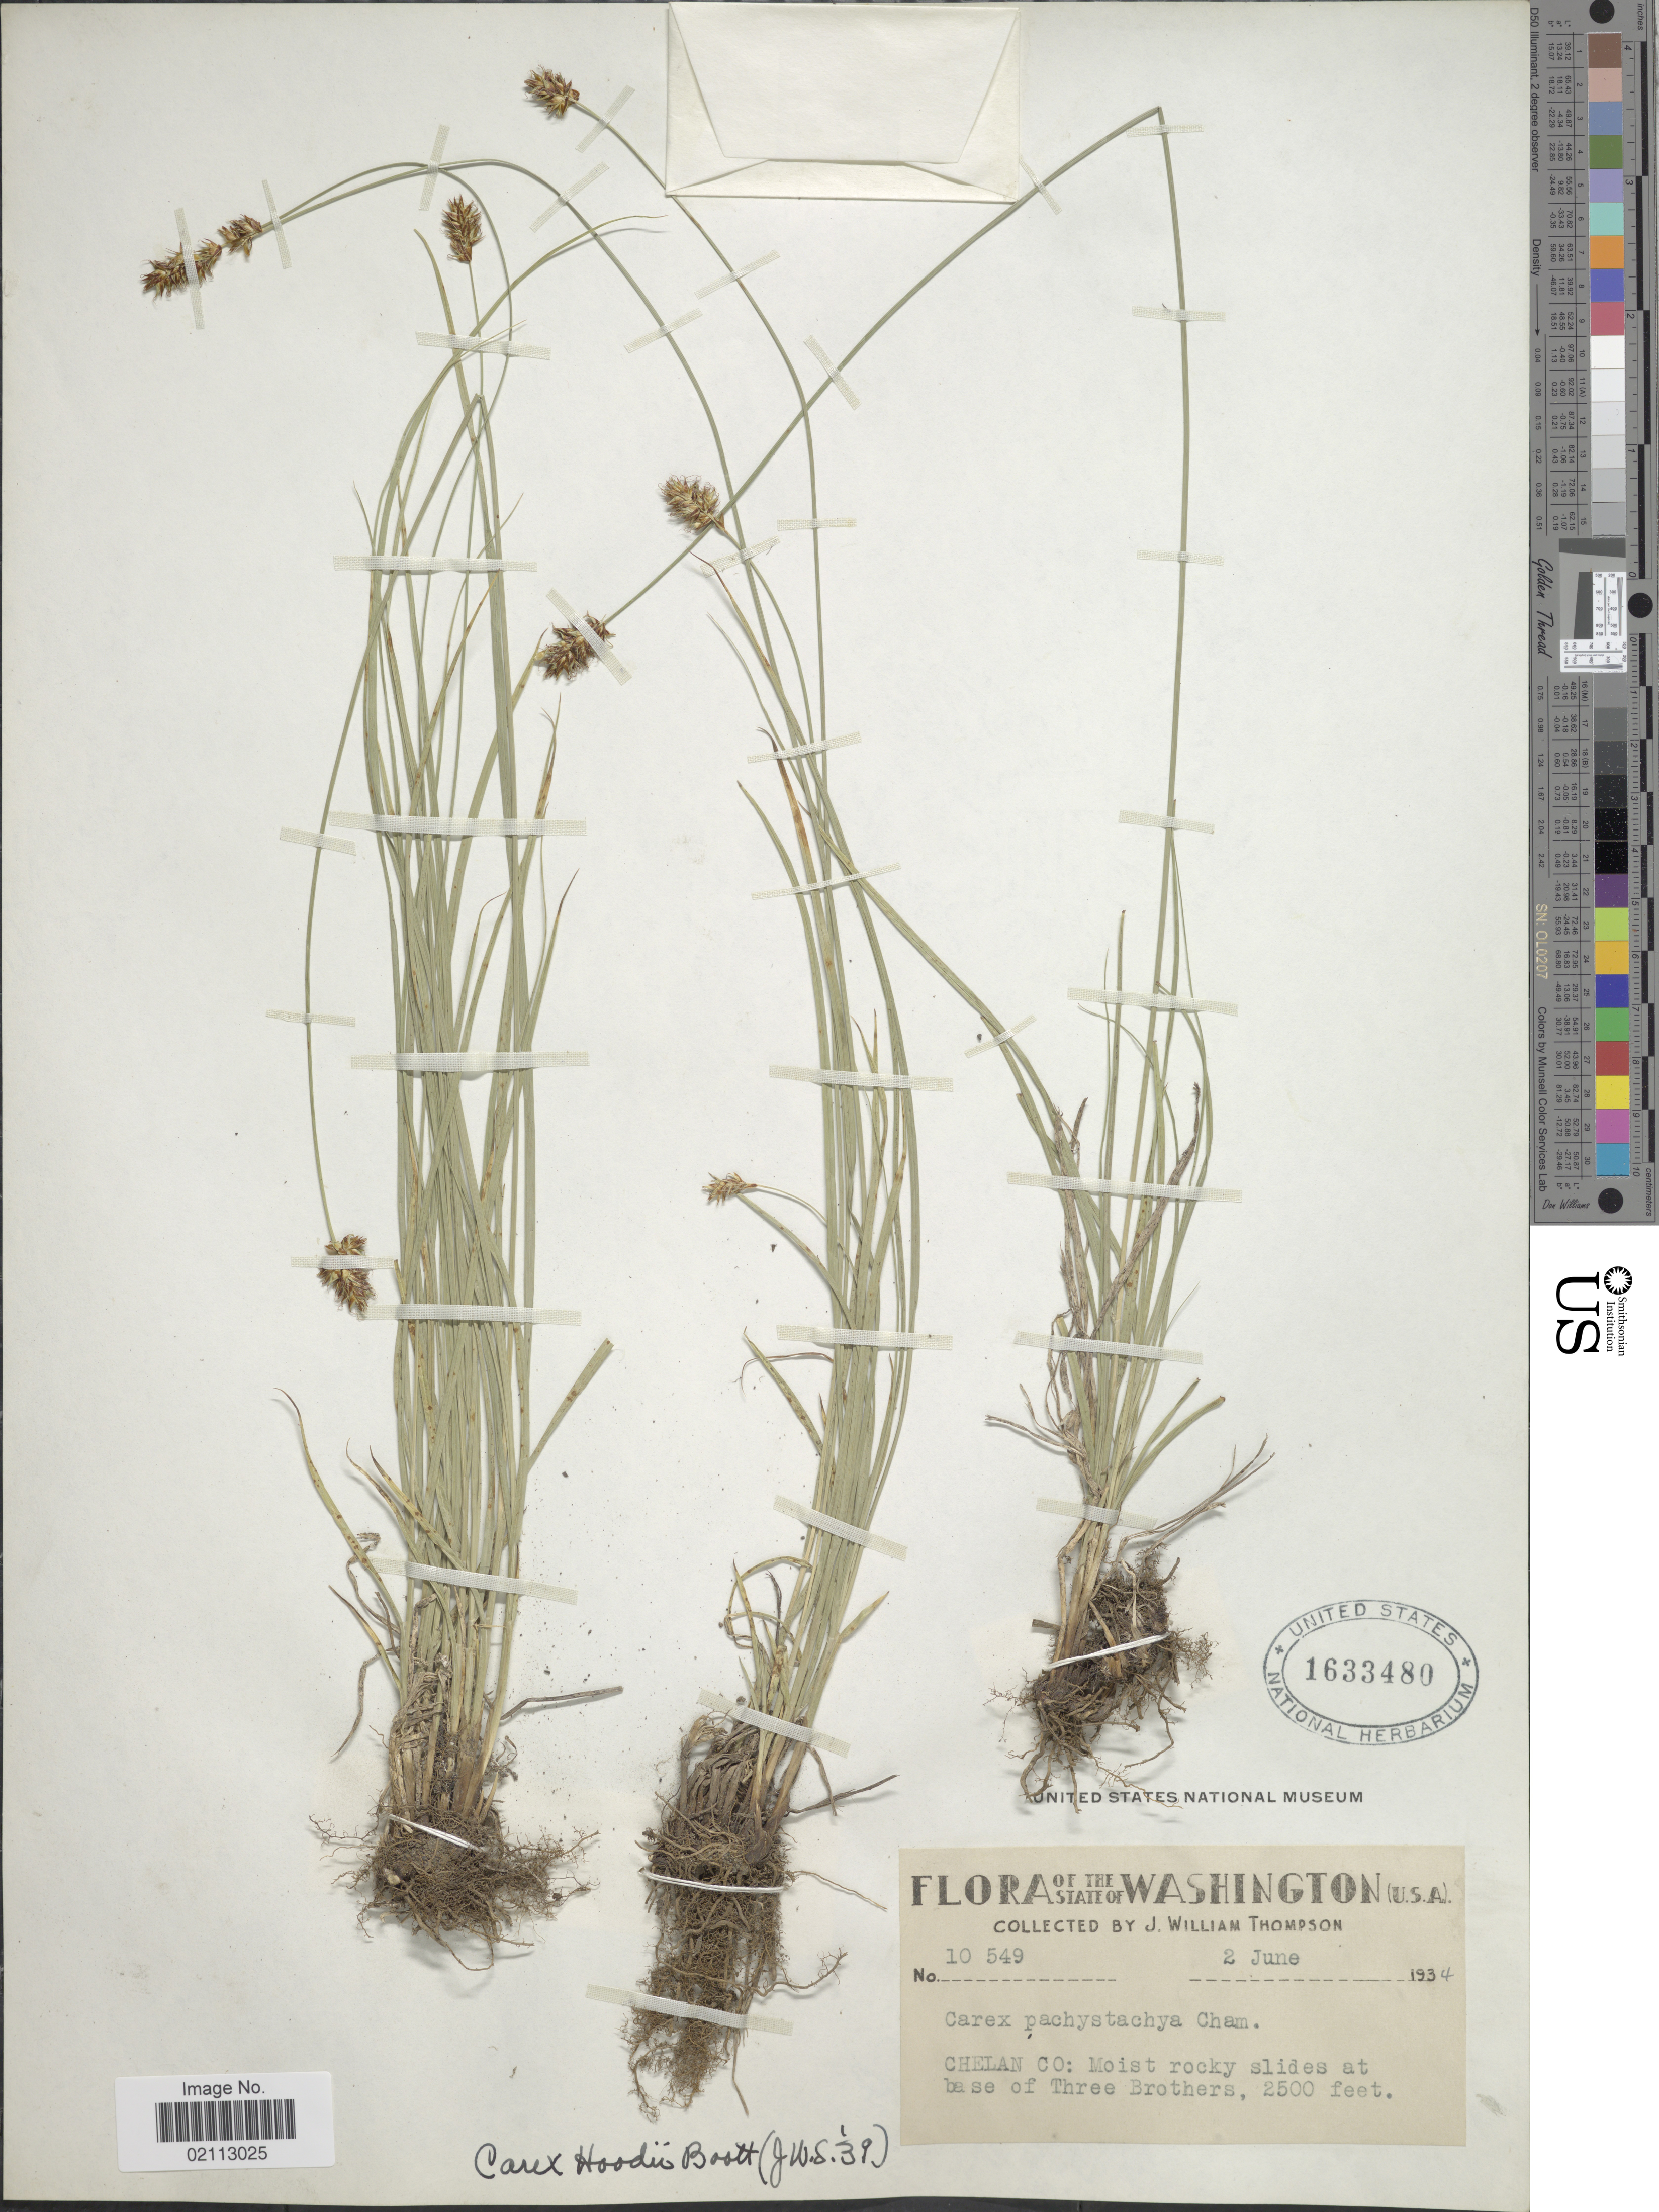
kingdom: Plantae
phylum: Tracheophyta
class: Liliopsida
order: Poales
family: Cyperaceae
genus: Carex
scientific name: Carex hoodii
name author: Boott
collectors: J. W. Thompson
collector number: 10549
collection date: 1934-06-02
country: United States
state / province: Washington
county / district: Chelan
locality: Chelan Co: Moist rocky slides at base of Three Brothers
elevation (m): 762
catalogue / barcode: US 1633480